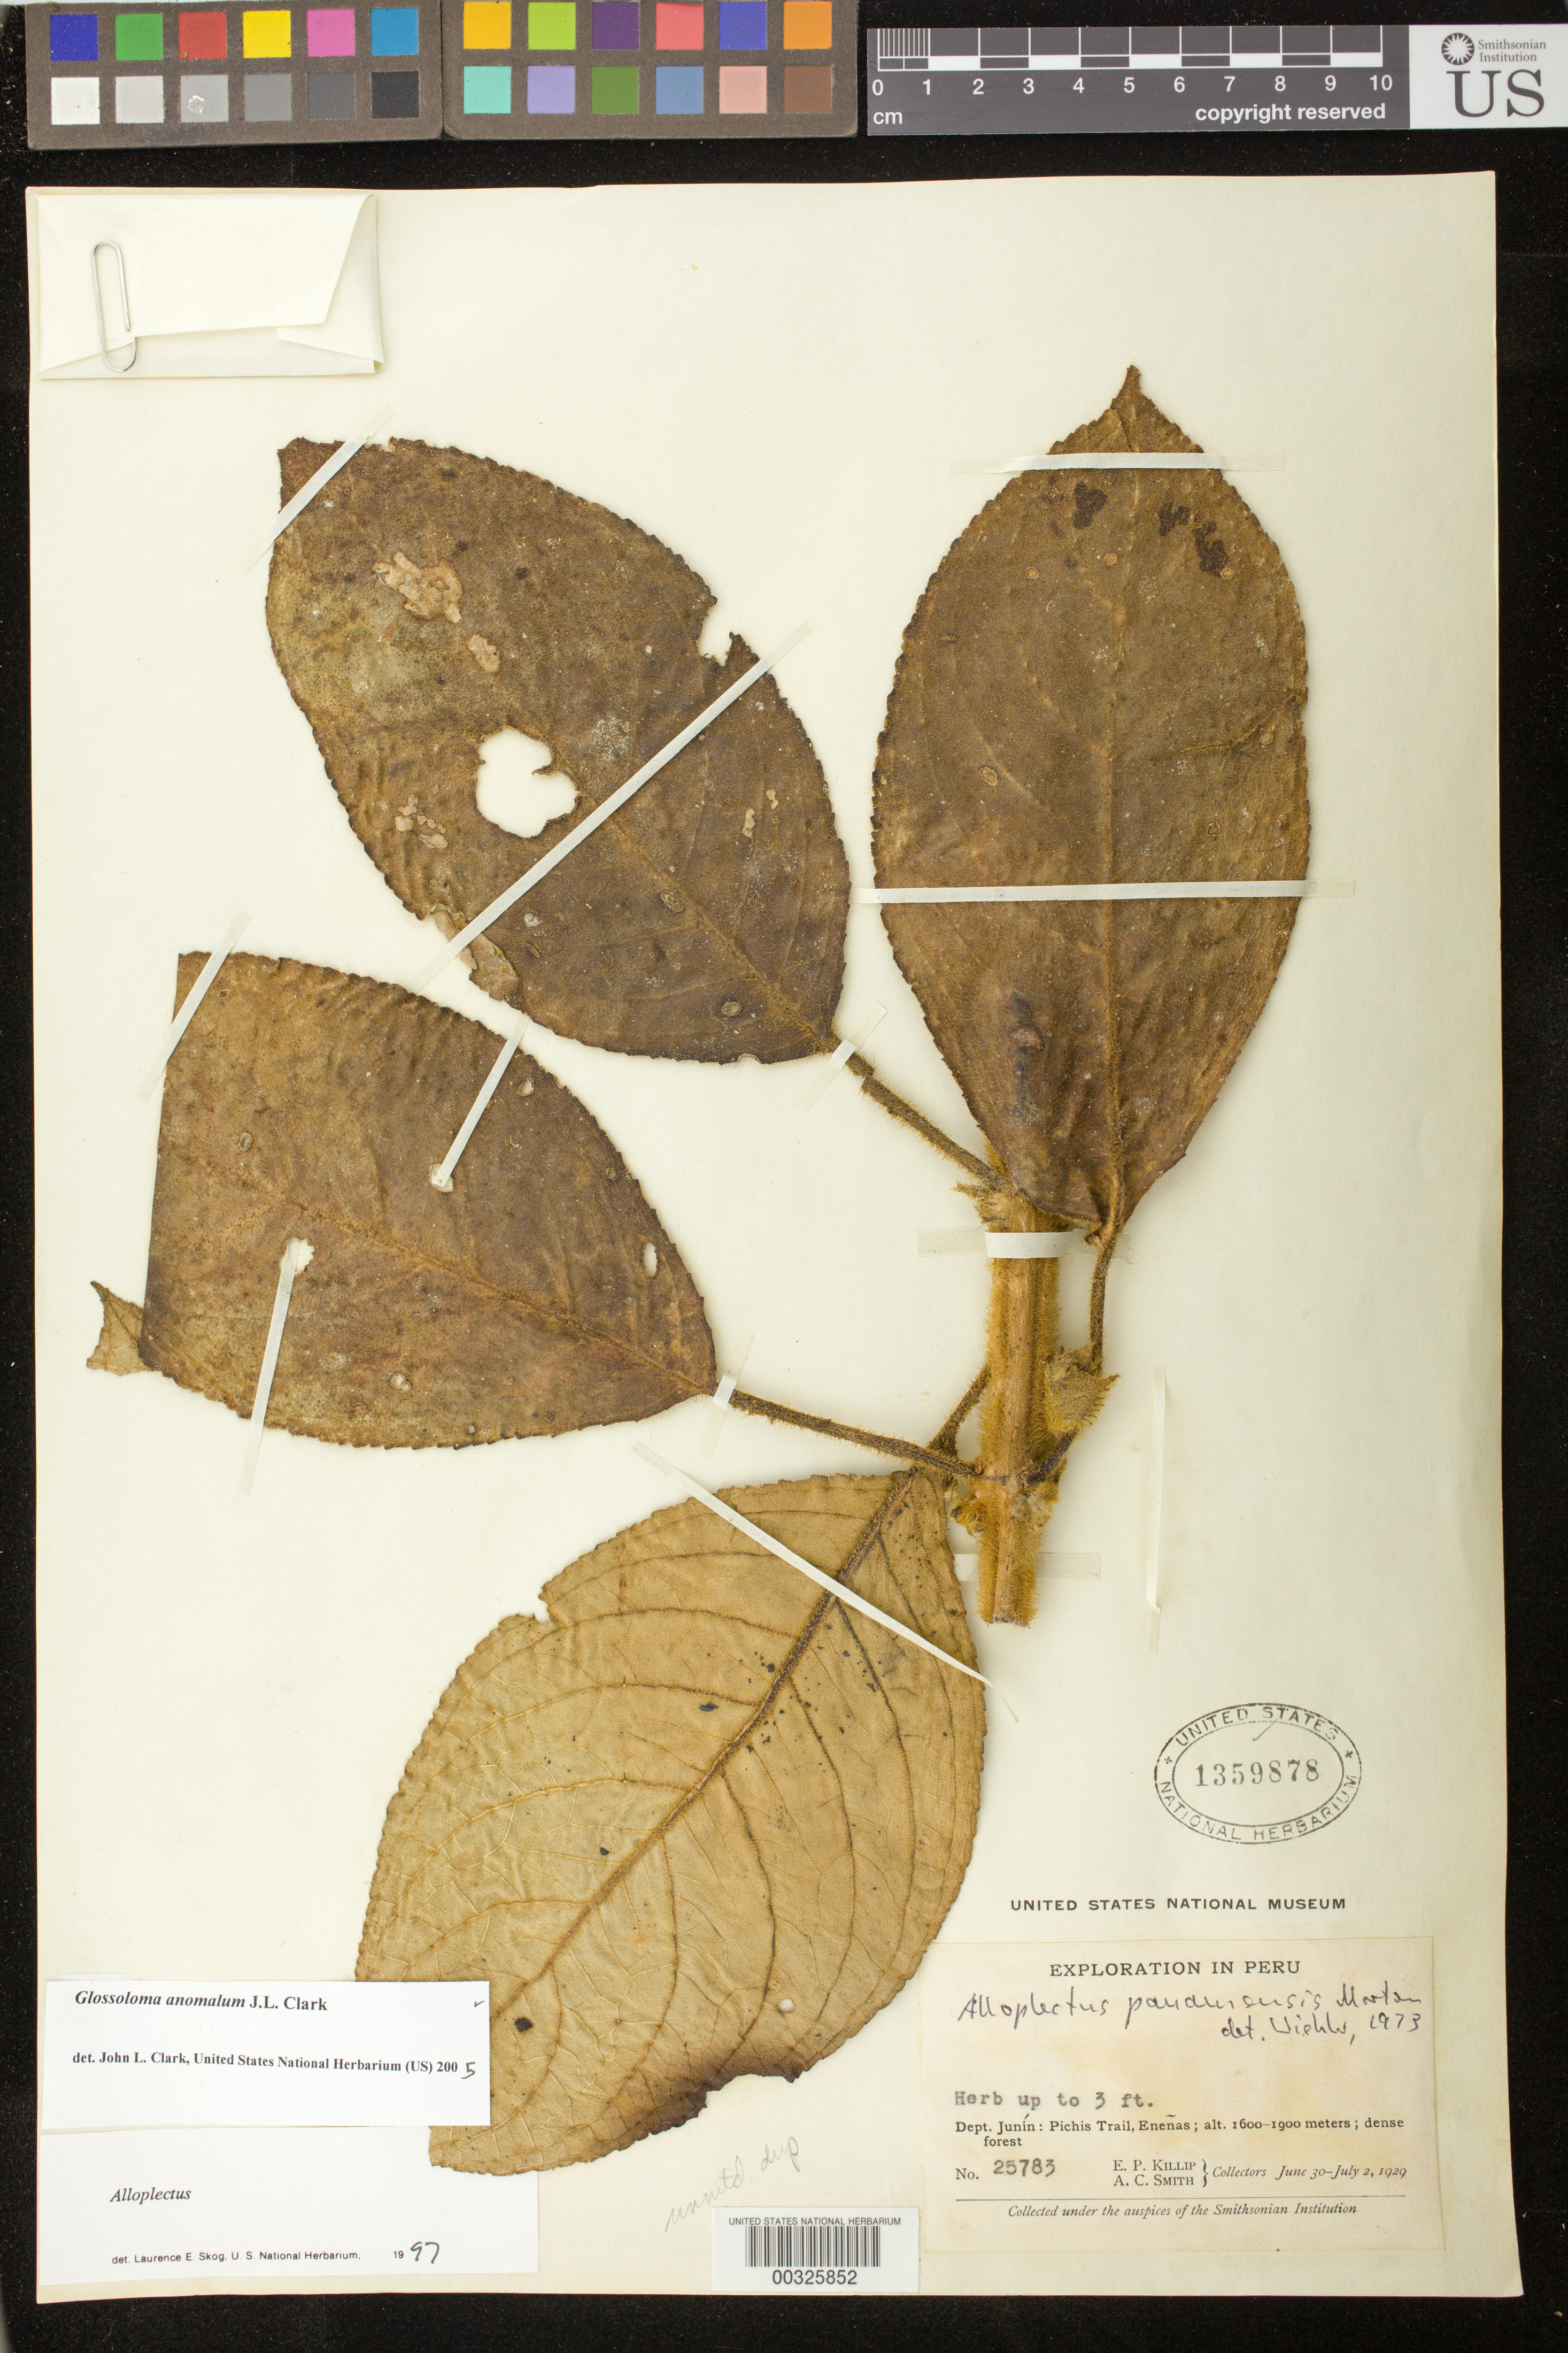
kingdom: Plantae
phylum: Tracheophyta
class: Magnoliopsida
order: Lamiales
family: Gesneriaceae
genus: Glossoloma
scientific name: Glossoloma anomalum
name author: J.L. Clark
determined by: Skog, Laurence E.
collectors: E. P. Killip & A. C. Smith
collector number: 25783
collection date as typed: Jun-Jul 1929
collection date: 1929-06/1929-07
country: Peru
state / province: Junín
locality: Pichis Trail, Eneñas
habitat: Dense forest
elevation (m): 1600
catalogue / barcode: US 1359878